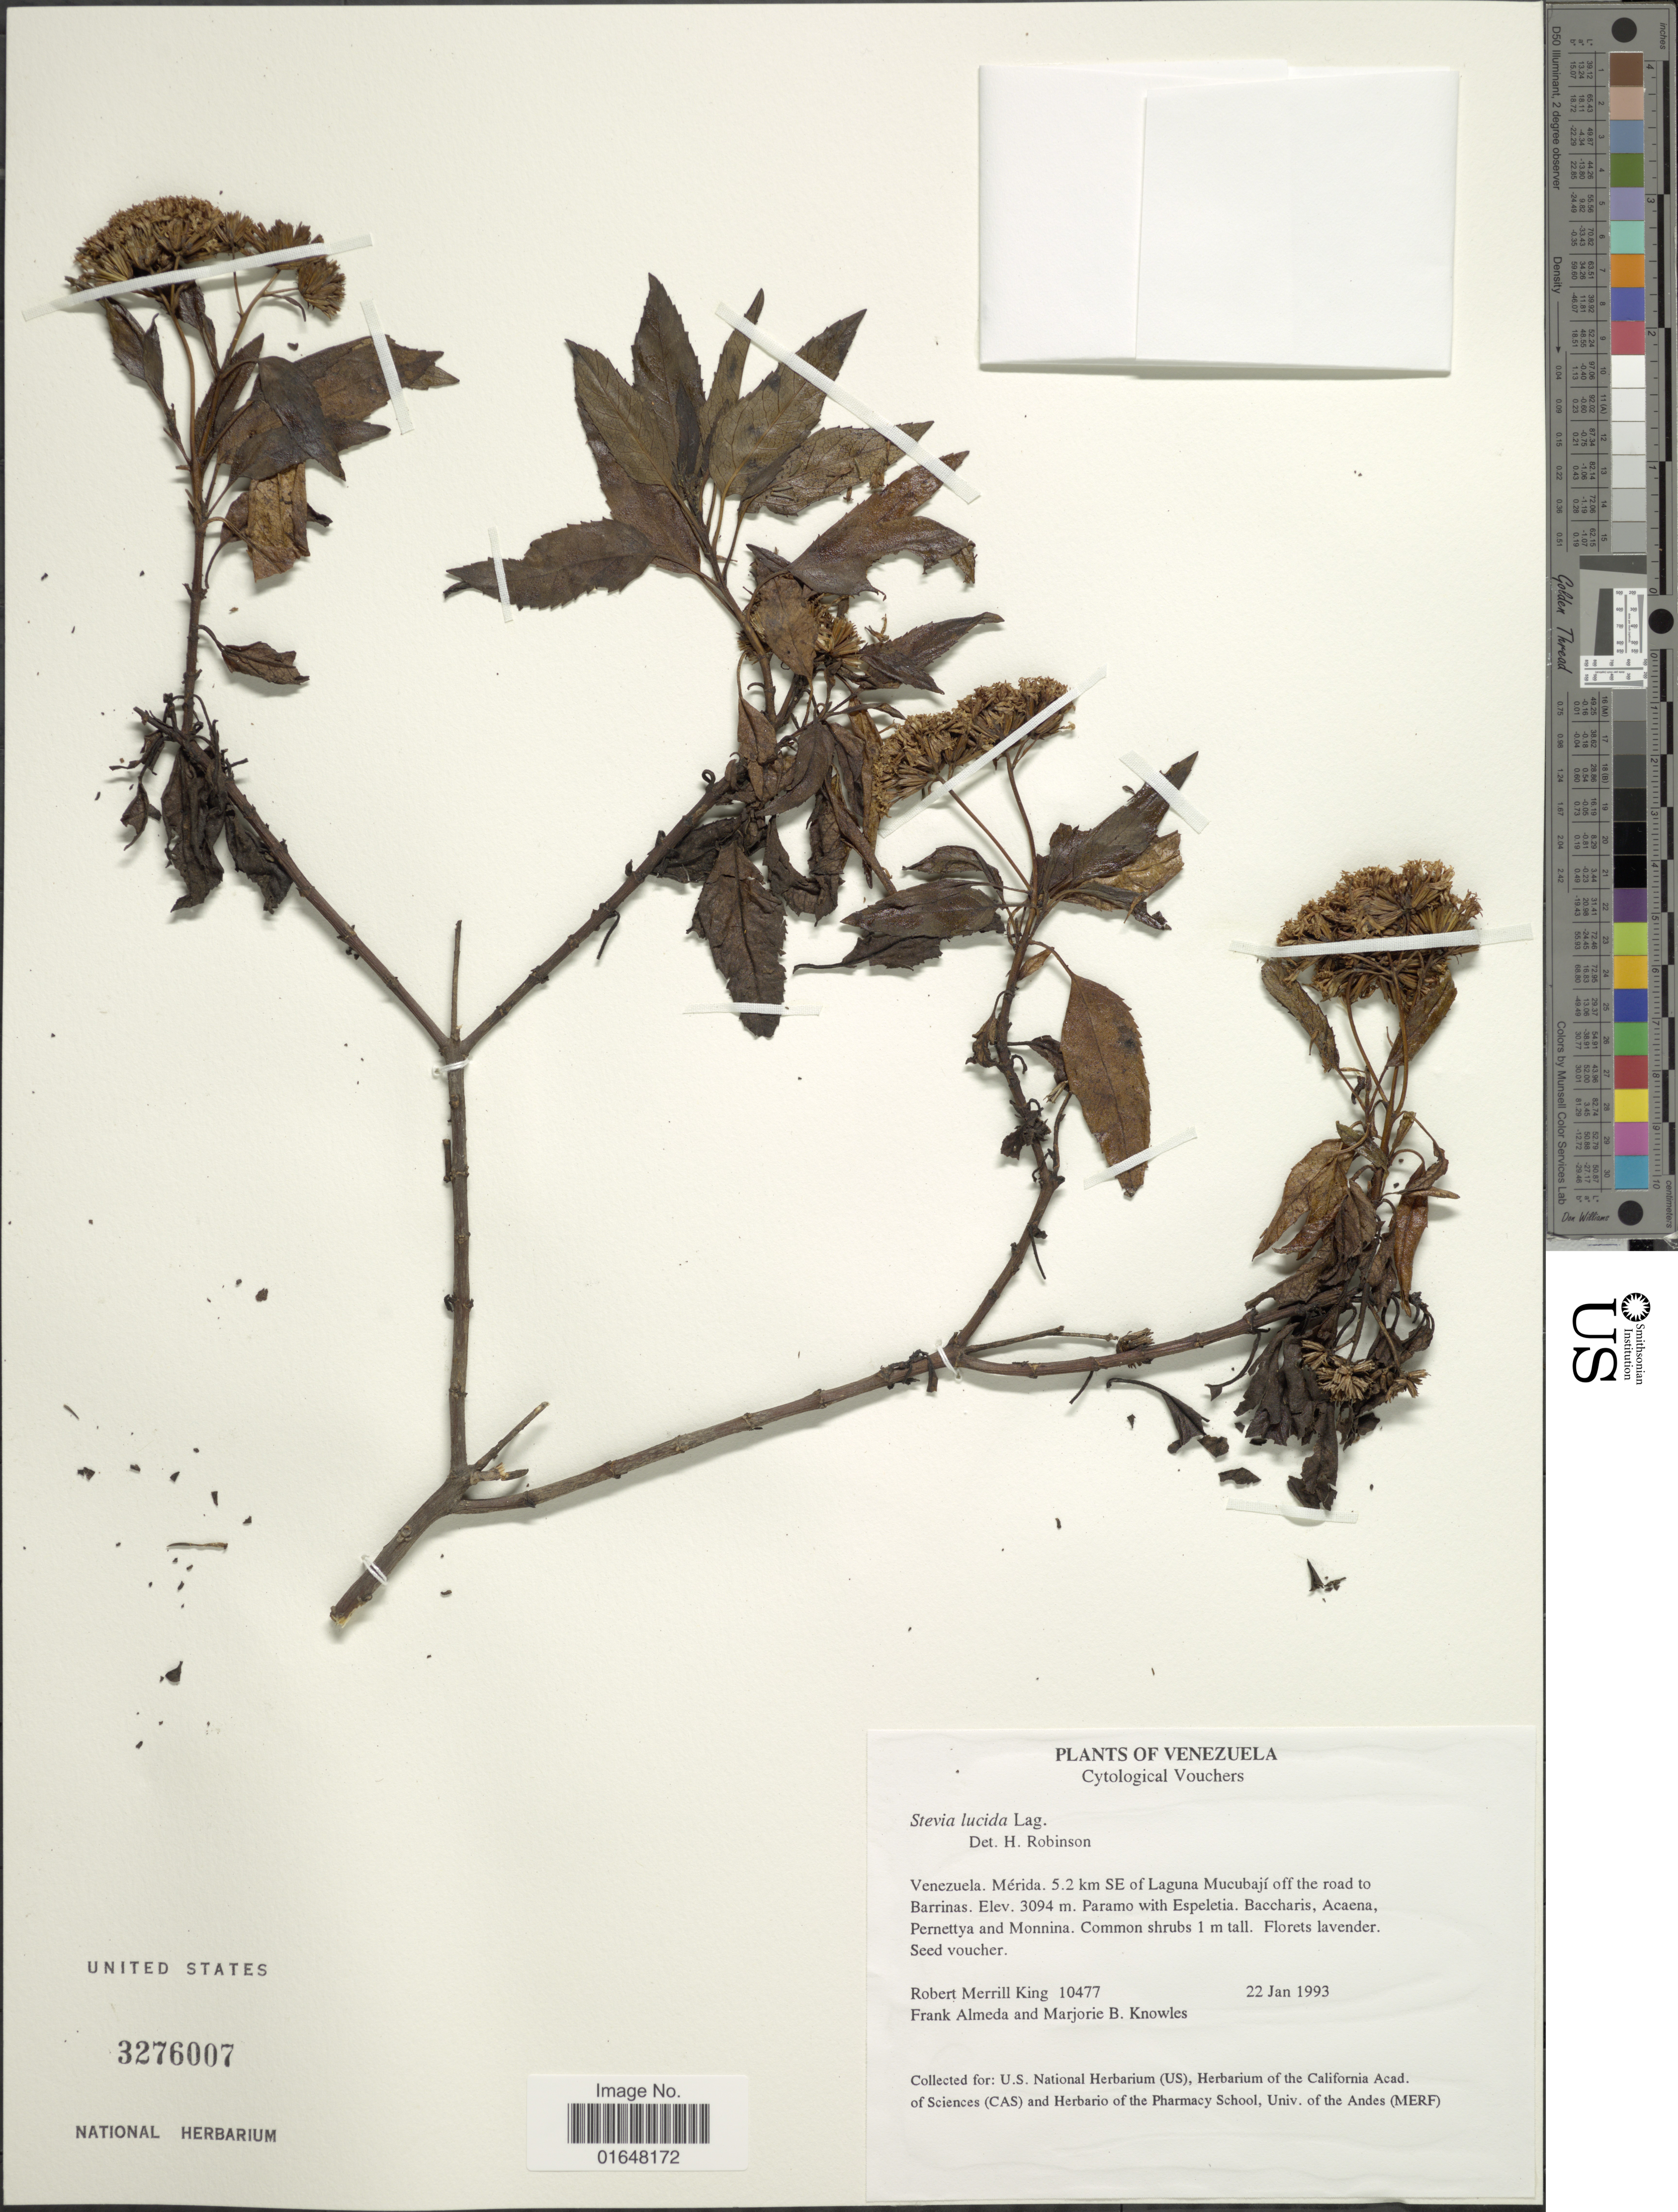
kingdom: Plantae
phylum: Tracheophyta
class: Magnoliopsida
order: Asterales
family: Asteraceae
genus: Stevia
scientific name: Stevia lucida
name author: Lag.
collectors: R. M. King, F. Almeda & M. B. Knowles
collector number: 10477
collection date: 1993-01-22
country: Venezuela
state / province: Mérida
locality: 5.2 km SE of Laguna Mucubaji off the road to Barrinas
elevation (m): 3094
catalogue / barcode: US 3276007